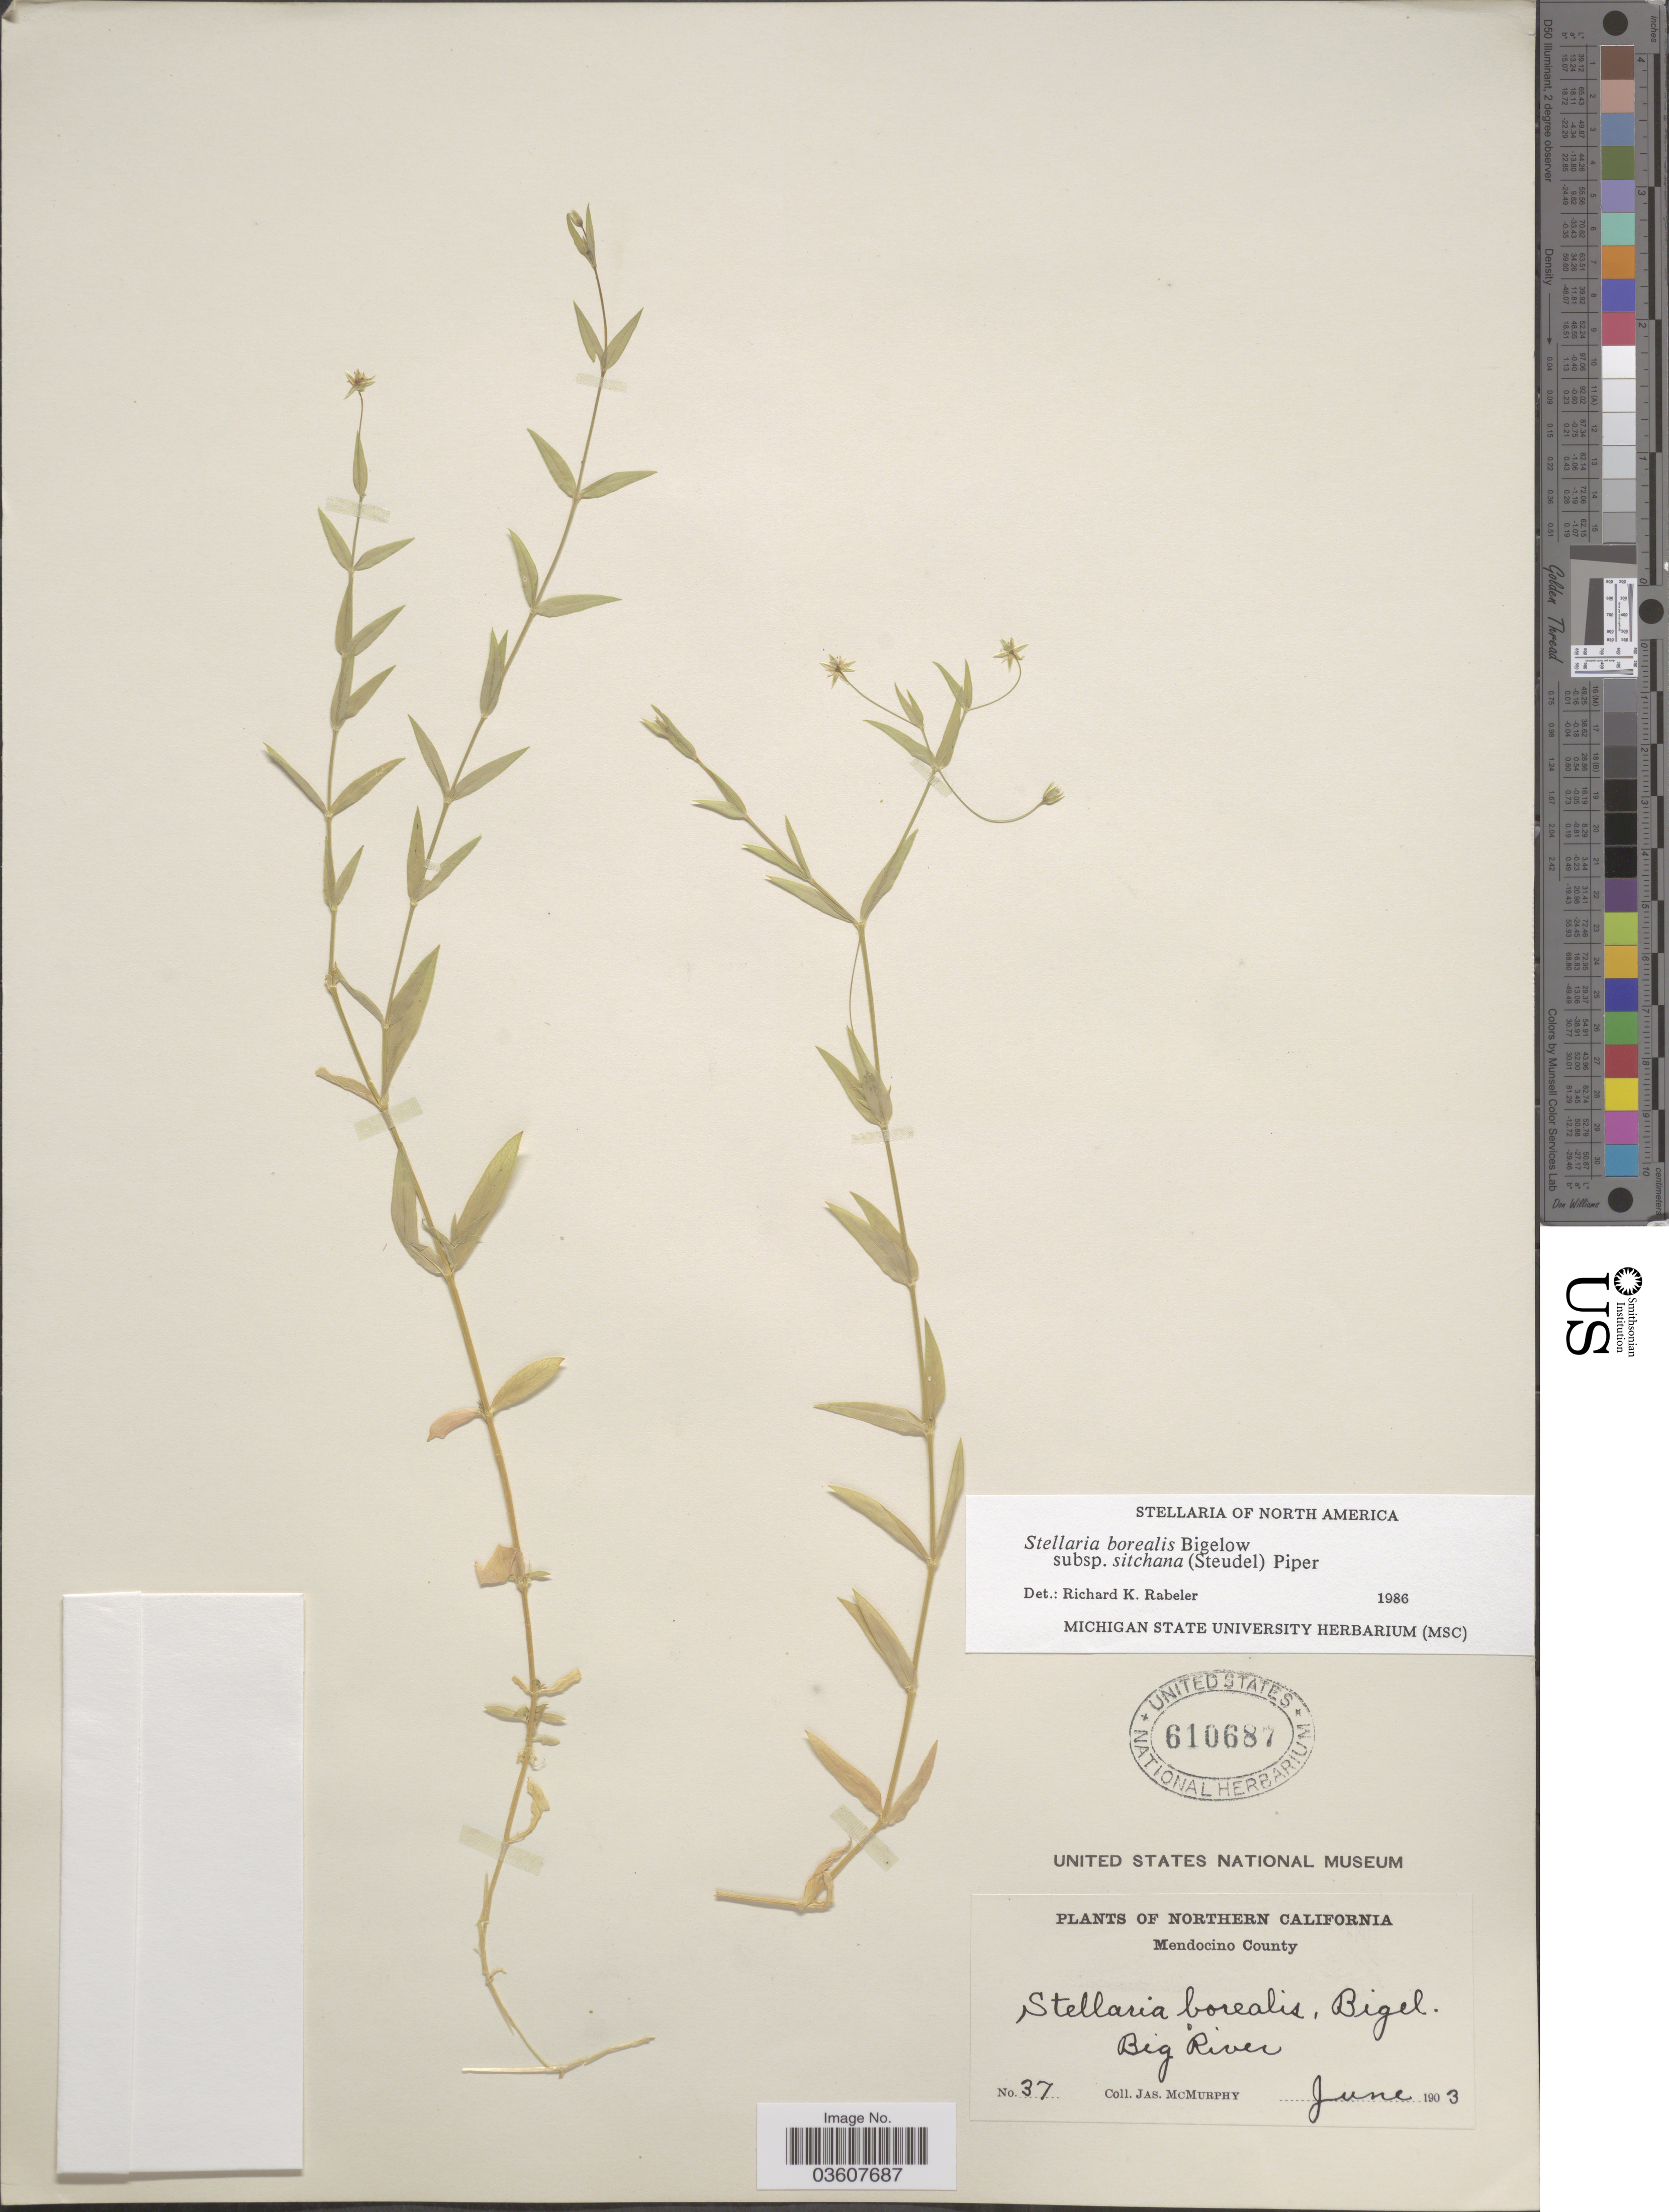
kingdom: Plantae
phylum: Tracheophyta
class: Magnoliopsida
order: Caryophyllales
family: Caryophyllaceae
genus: Stellaria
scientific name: Stellaria borealis subsp. sitchana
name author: (Steud.) Piper & Beattie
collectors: J. McMurphy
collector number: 37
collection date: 1903-03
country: United States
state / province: California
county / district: Mendocino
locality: Northern California. Mendocino County. Big River.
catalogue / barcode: US 610687